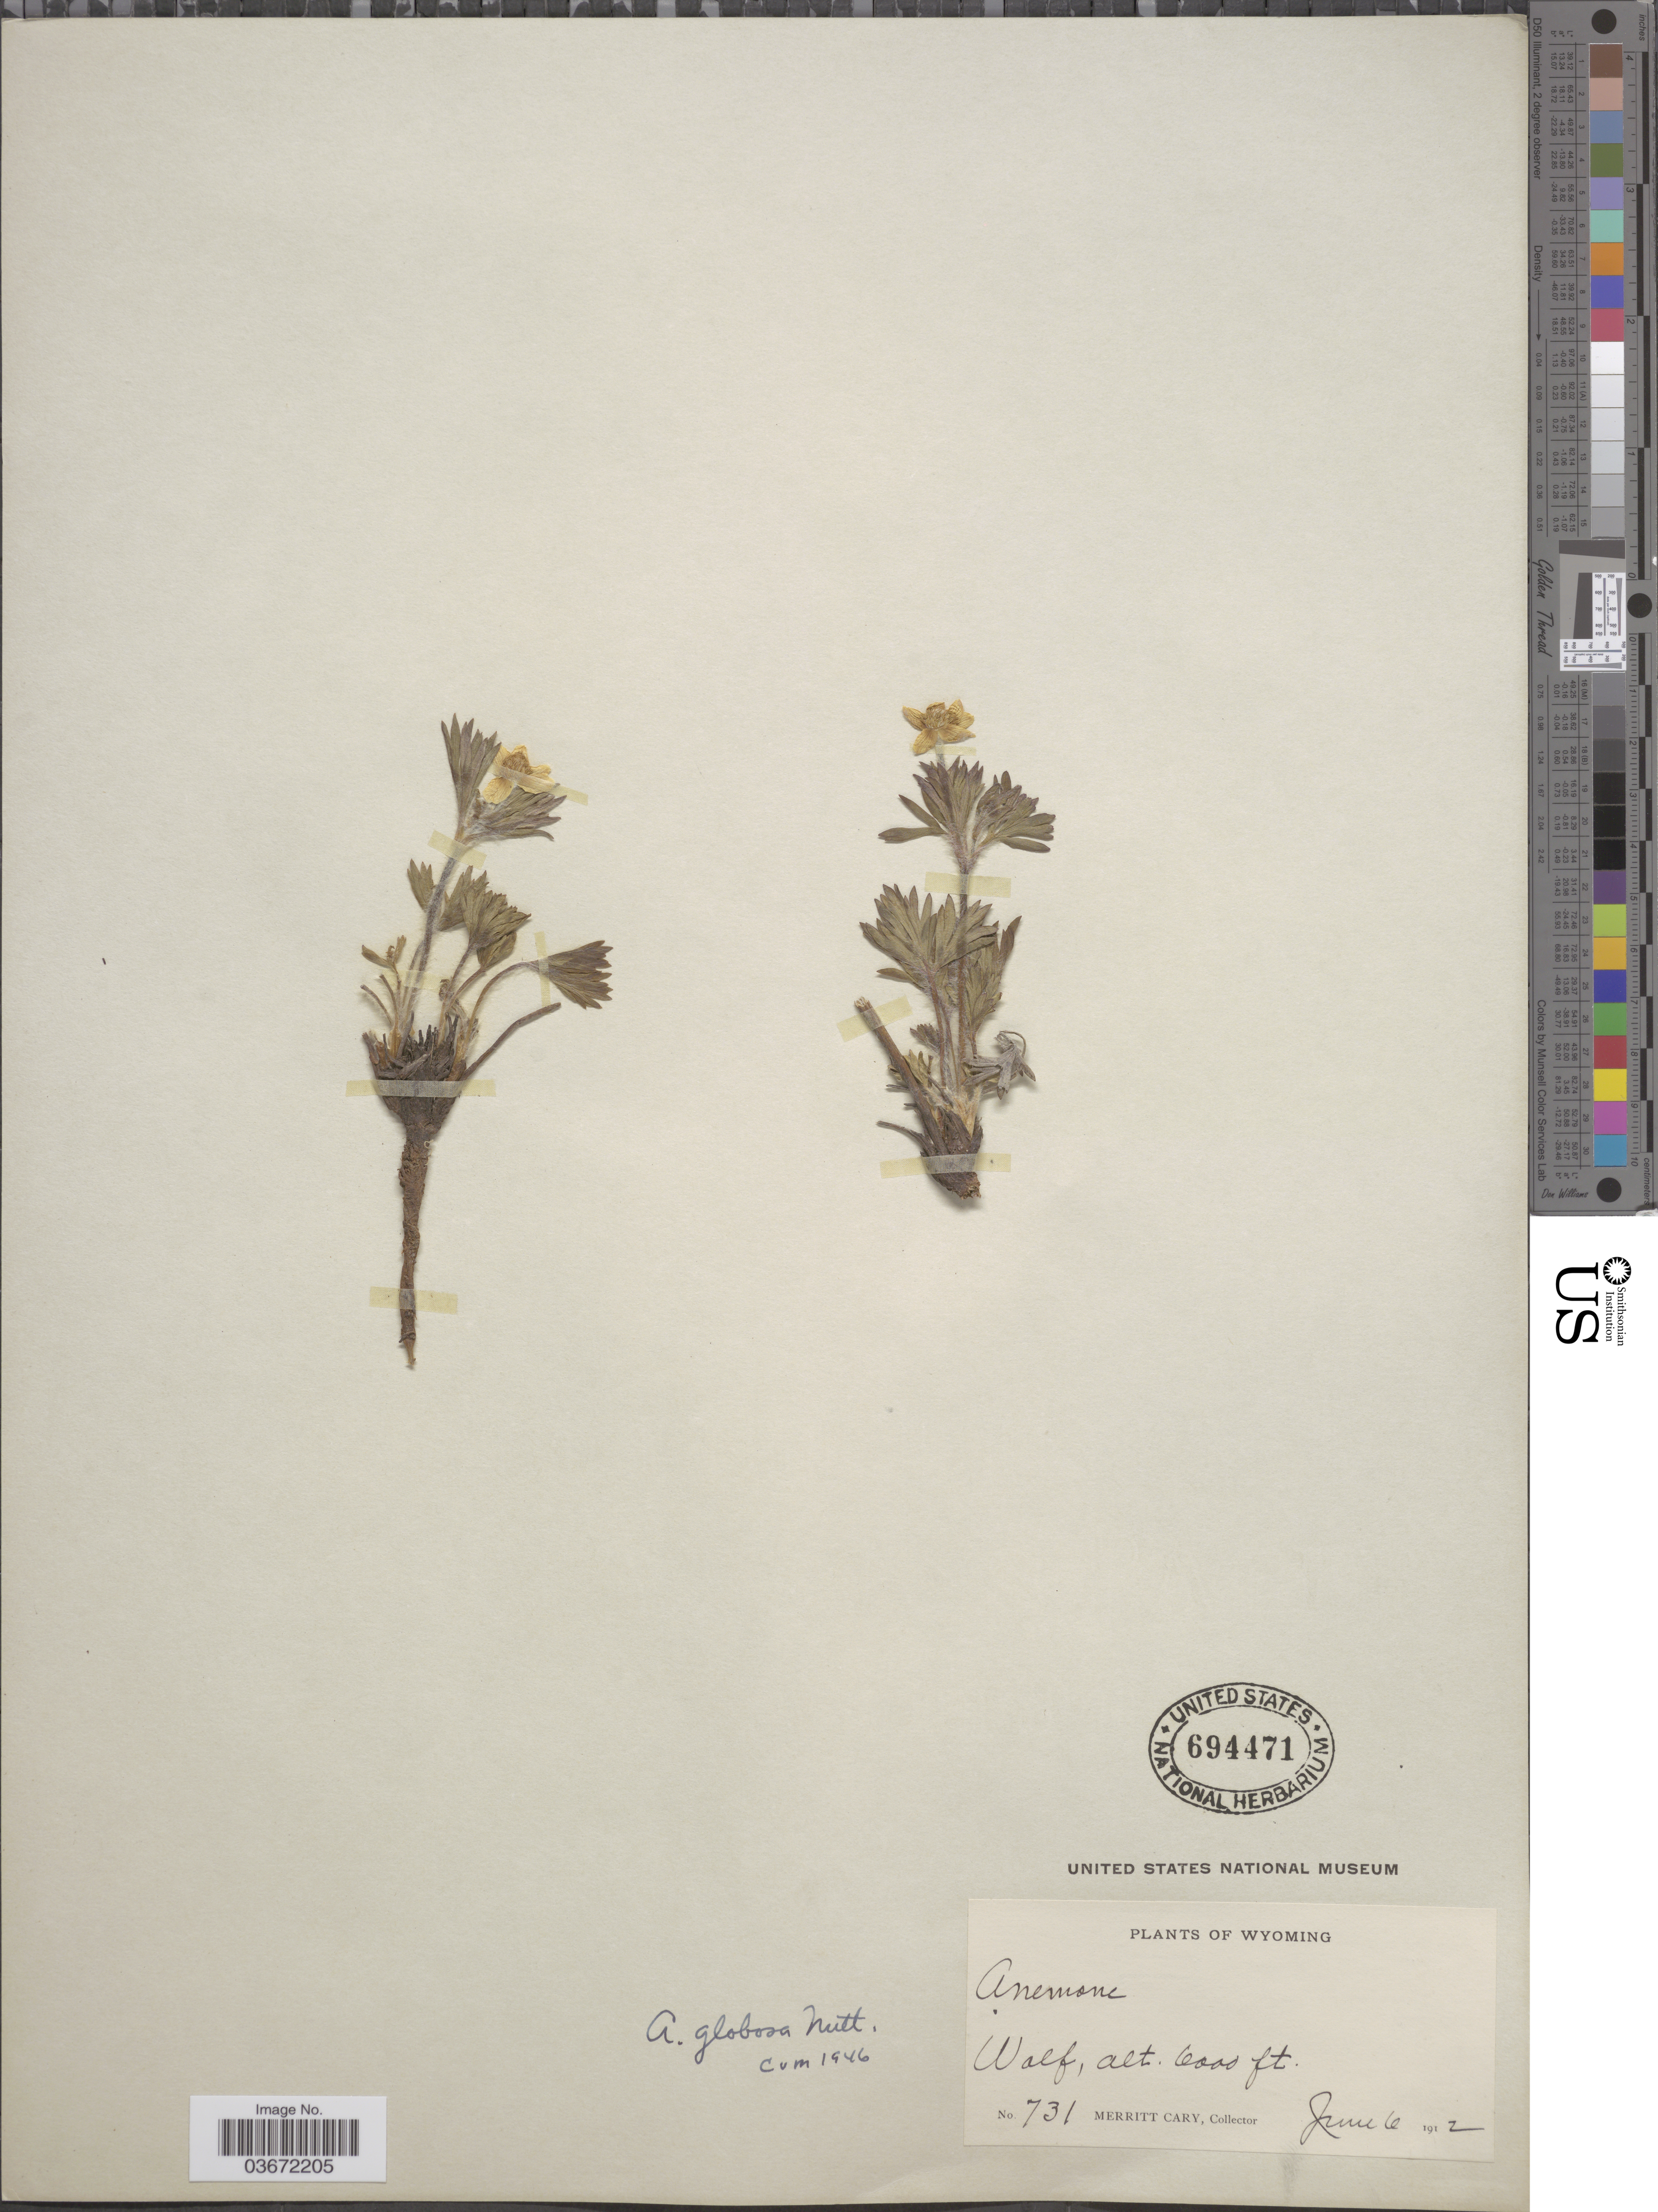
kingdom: Plantae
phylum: Tracheophyta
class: Magnoliopsida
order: Ranunculales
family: Ranunculaceae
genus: Anemone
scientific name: Anemone globosa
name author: (Torr. & A. Gray) Nutt. ex A. Heller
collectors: M. Cary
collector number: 731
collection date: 1912-06-06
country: United States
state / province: Wyoming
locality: Wolf.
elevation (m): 1829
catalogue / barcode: US 694471